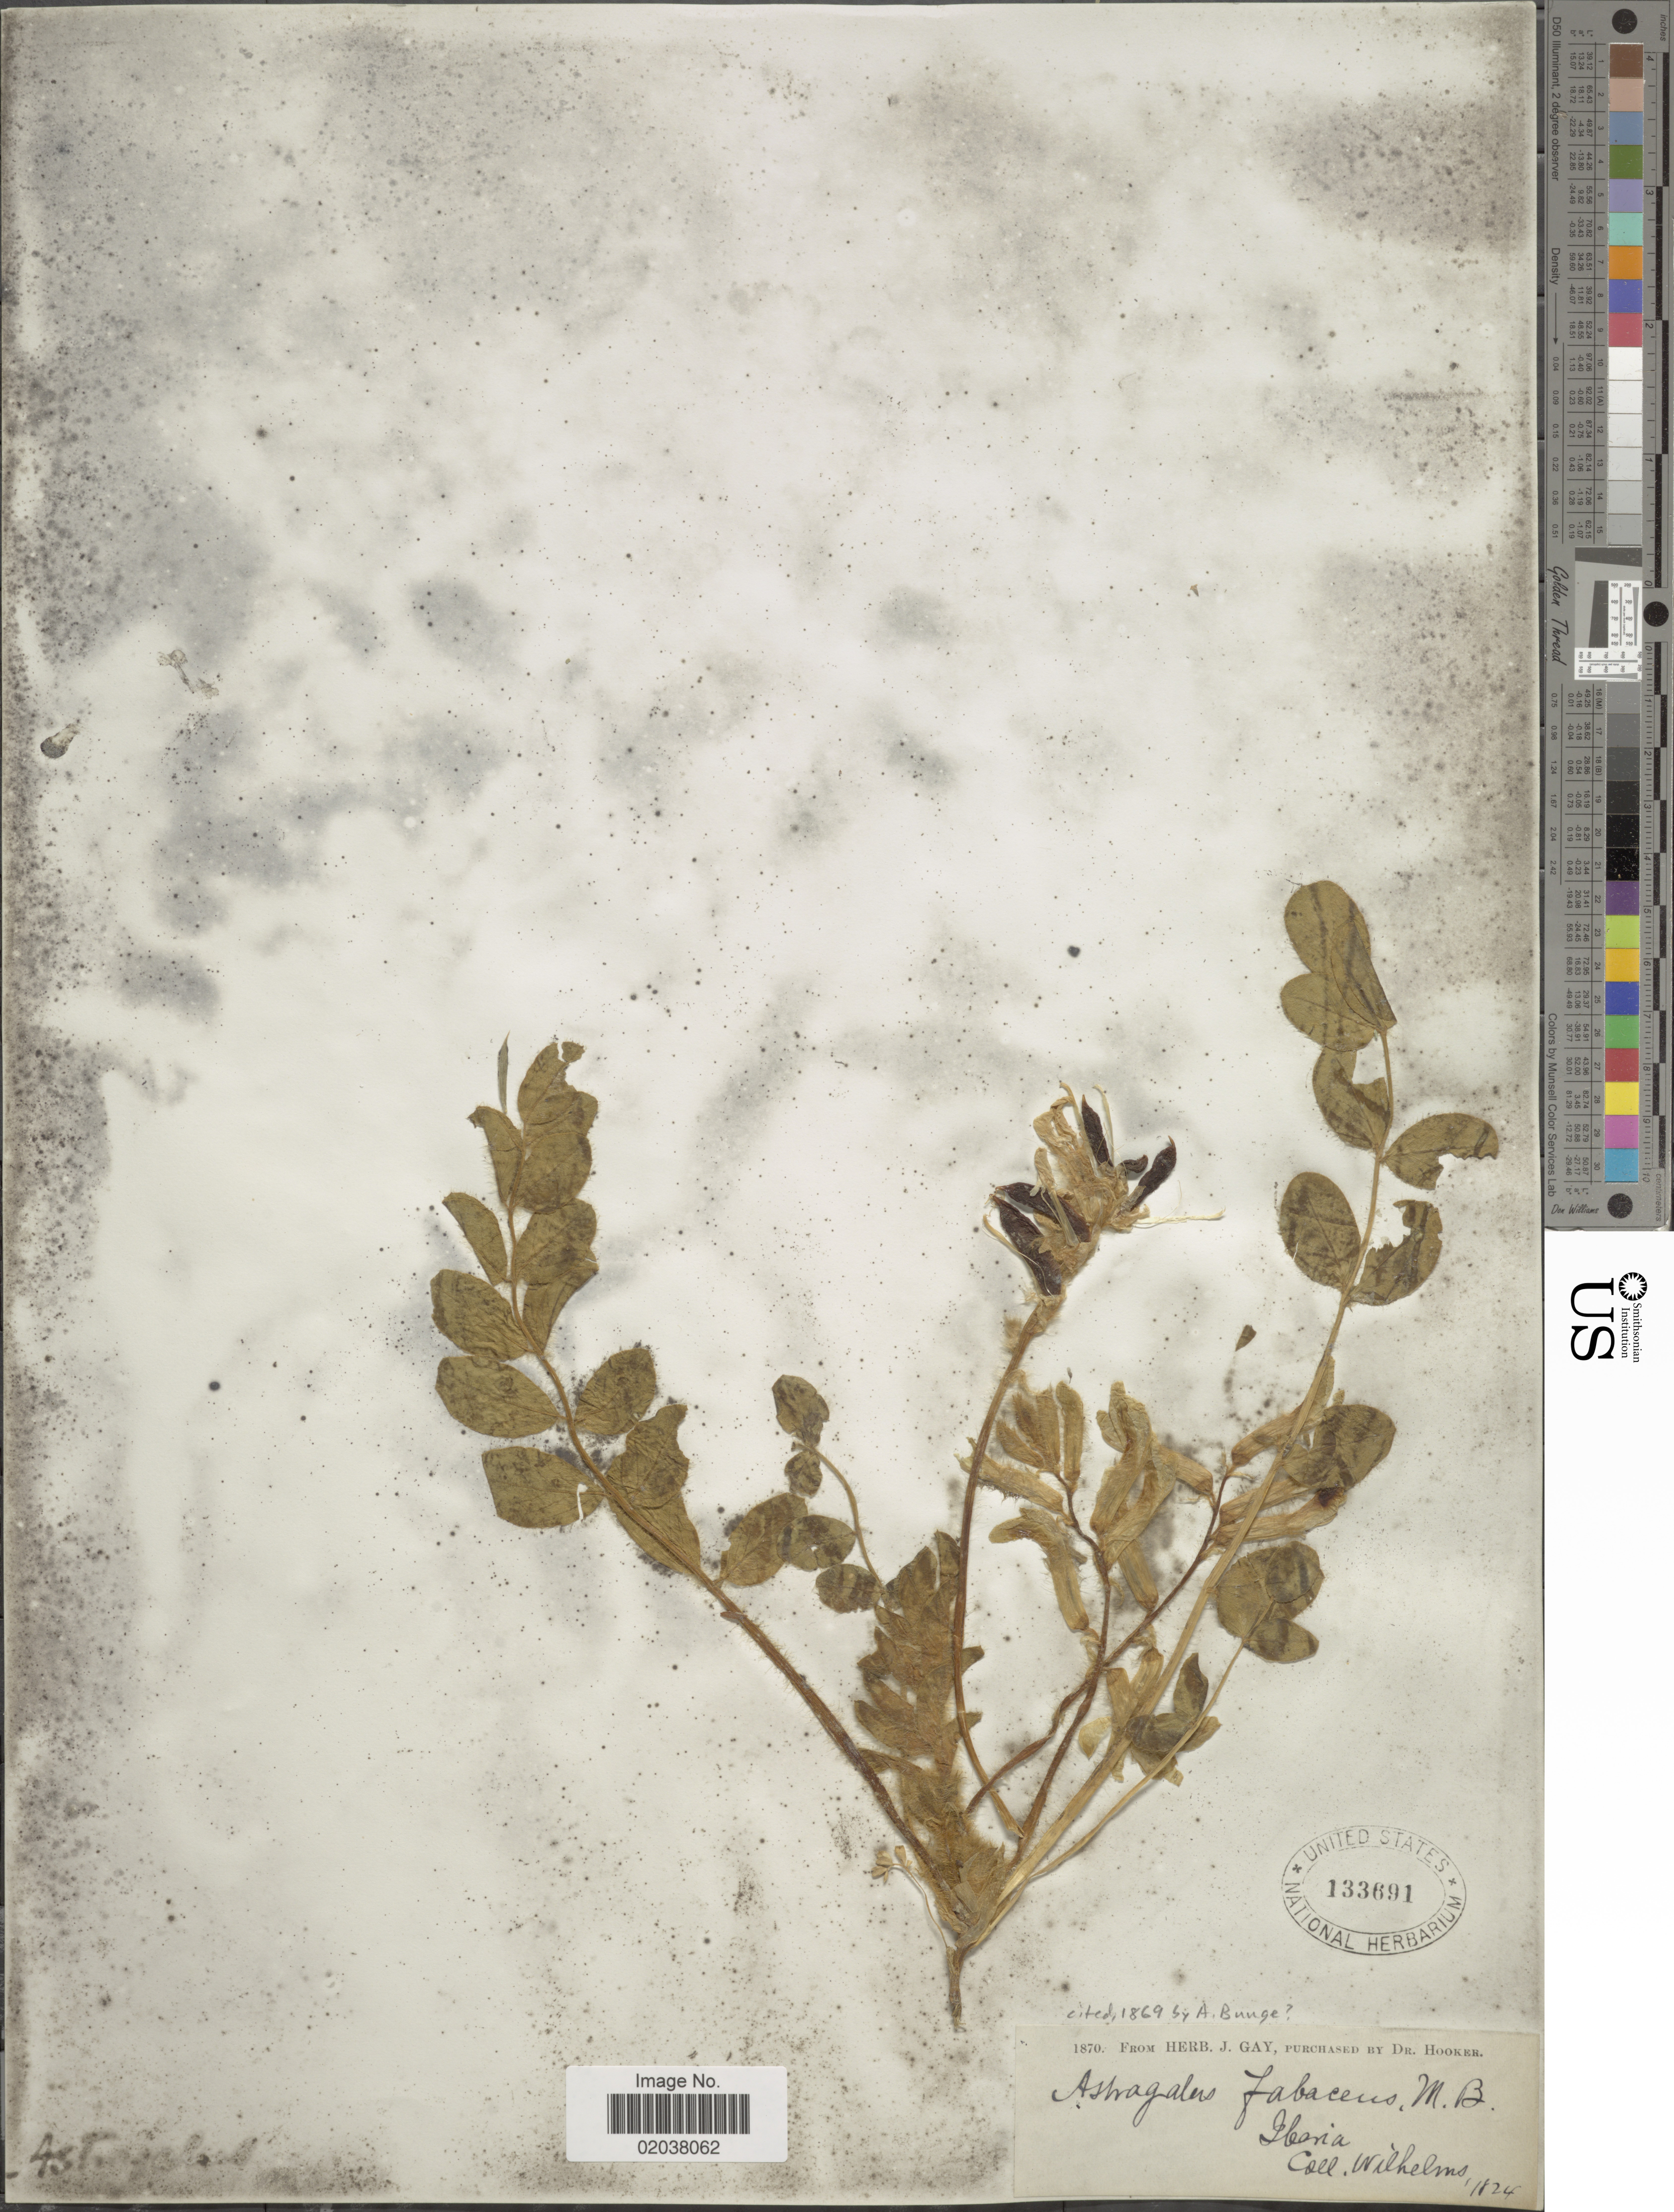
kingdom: Plantae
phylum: Tracheophyta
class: Magnoliopsida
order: Fabales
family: Fabaceae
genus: Astragalus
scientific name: Astragalus fabaceus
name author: M. Bieb.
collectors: C. Wilhelms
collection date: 1824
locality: Iberia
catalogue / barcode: US 133691